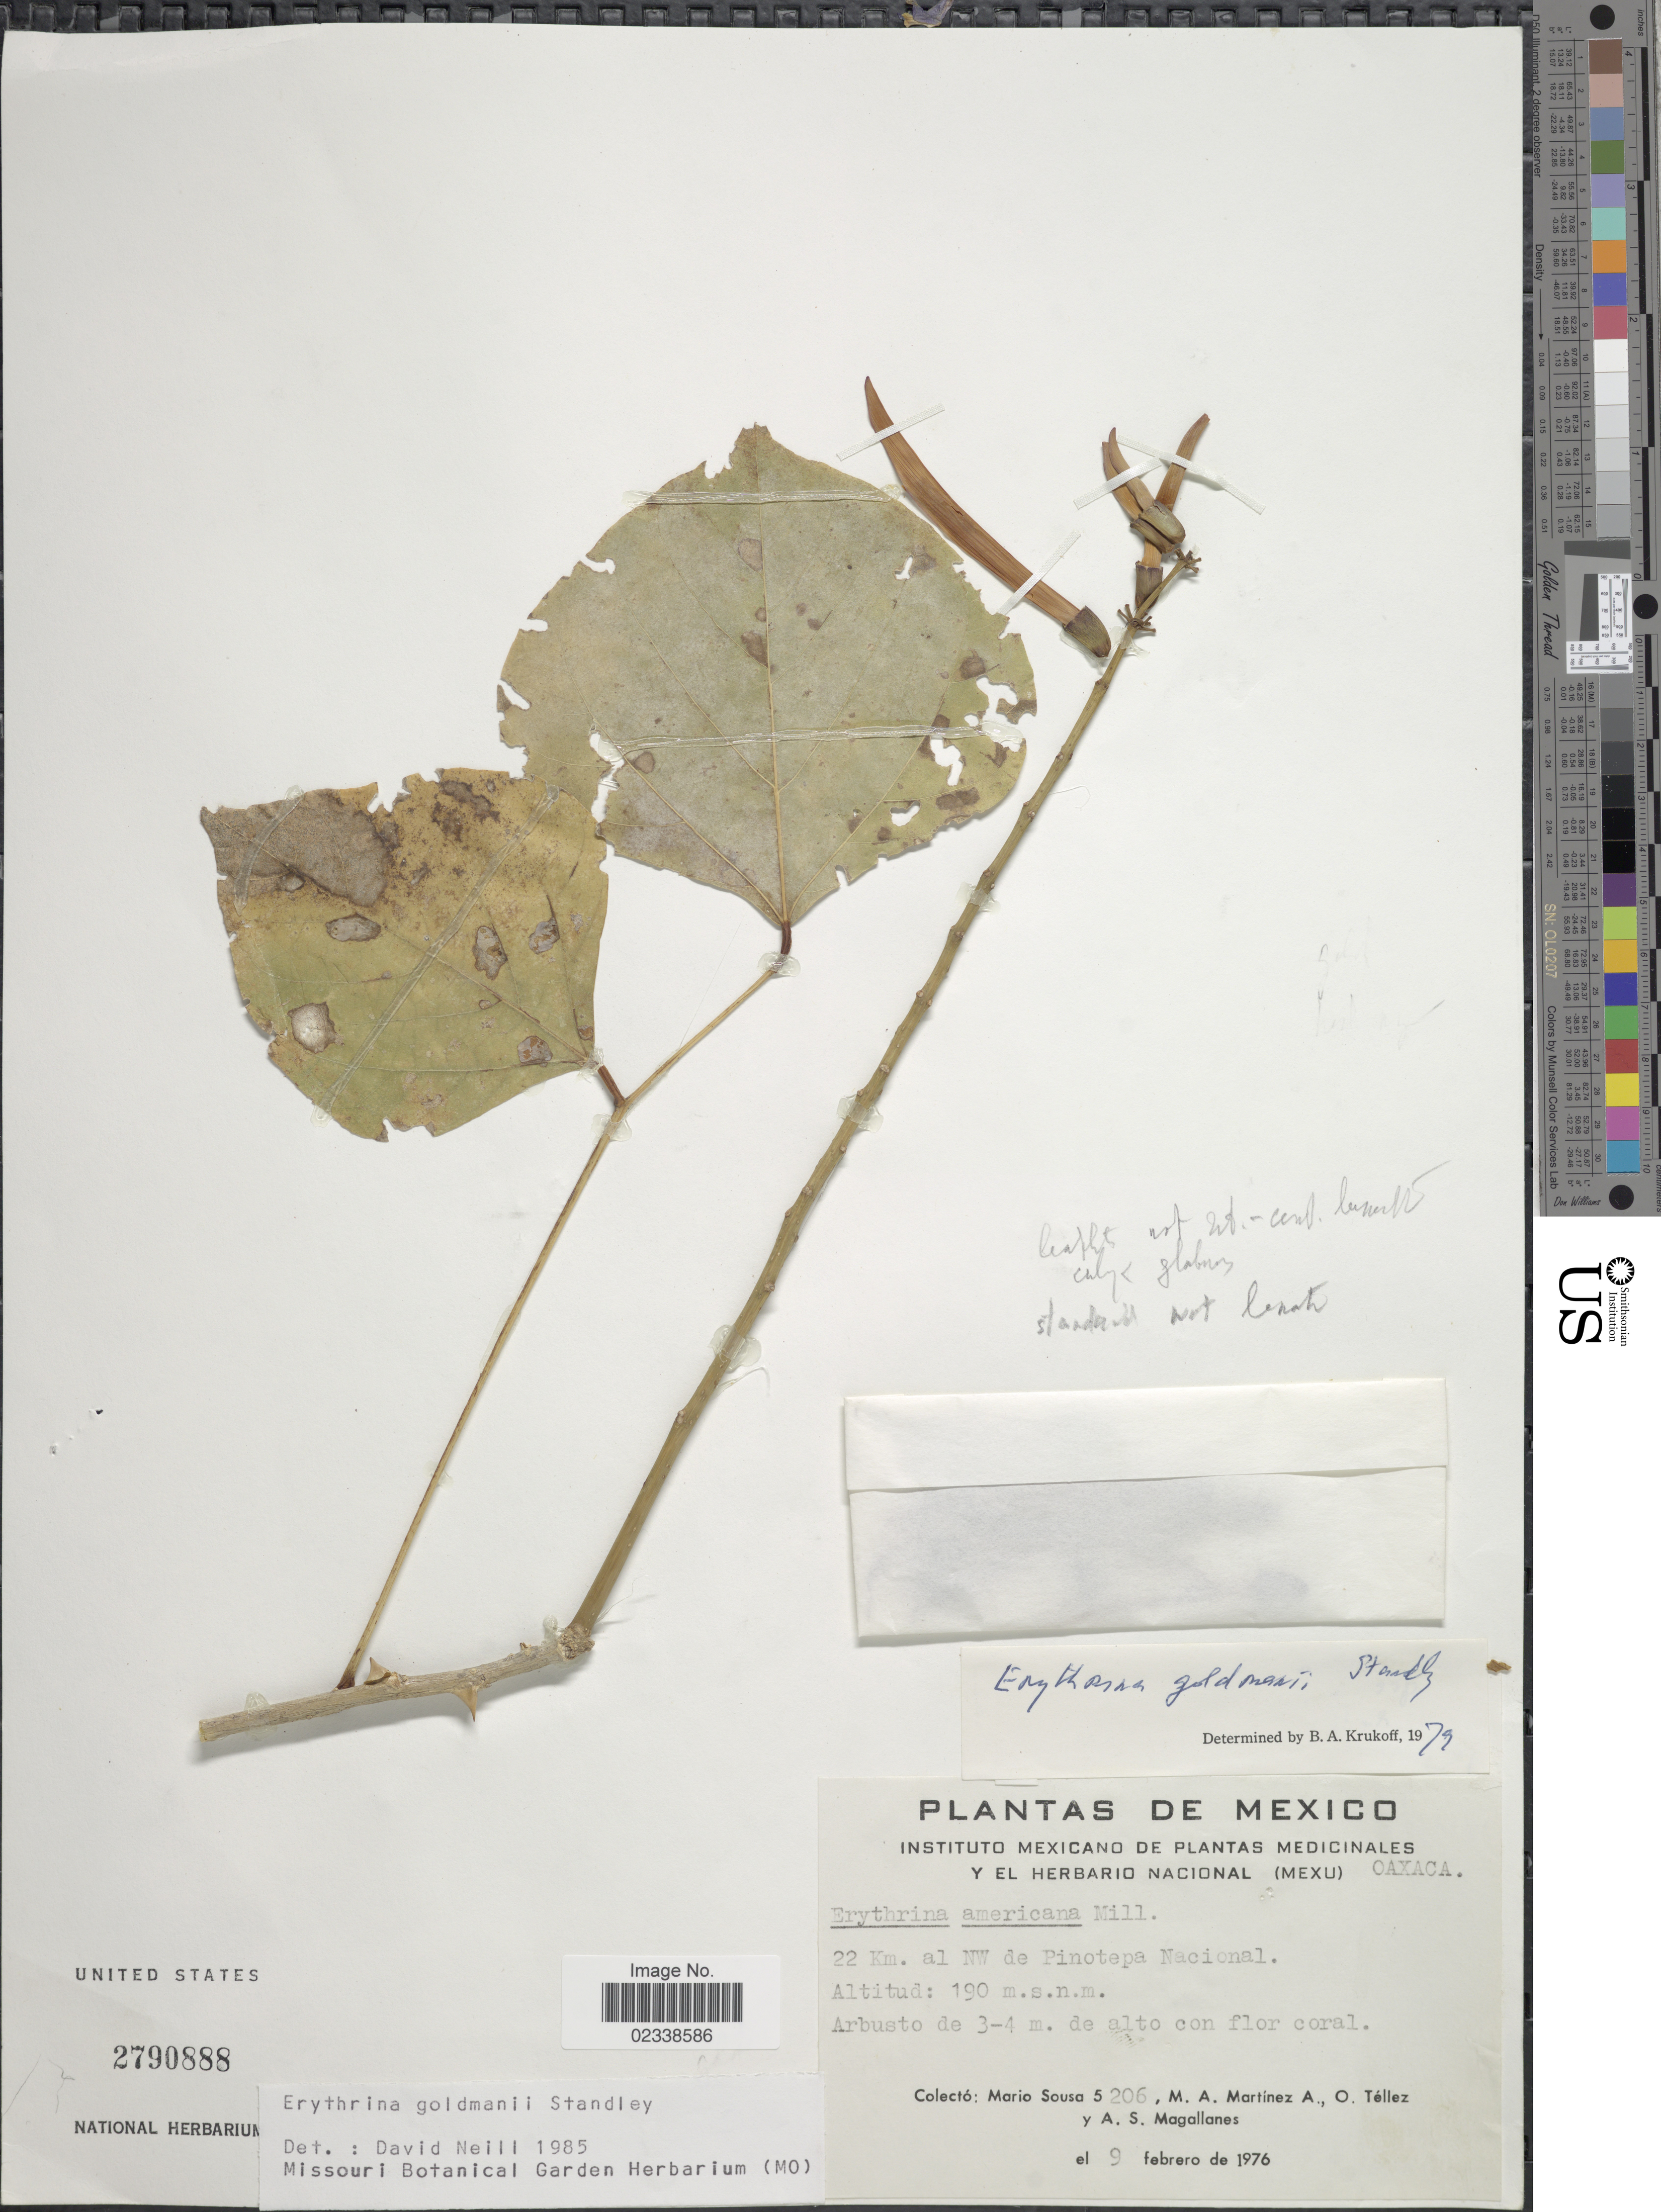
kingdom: Plantae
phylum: Tracheophyta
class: Magnoliopsida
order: Fabales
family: Fabaceae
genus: Erythrina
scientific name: Erythrina goldmanii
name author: Standl.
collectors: M. Sousa S., M. A. Martínez Alfaro, O. Tellez & A. Magallanes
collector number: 5206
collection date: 1976-02-09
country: Mexico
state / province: Oaxaca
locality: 22 km. al NW de Pinotepa Nacional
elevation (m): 190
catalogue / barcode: US 2790888